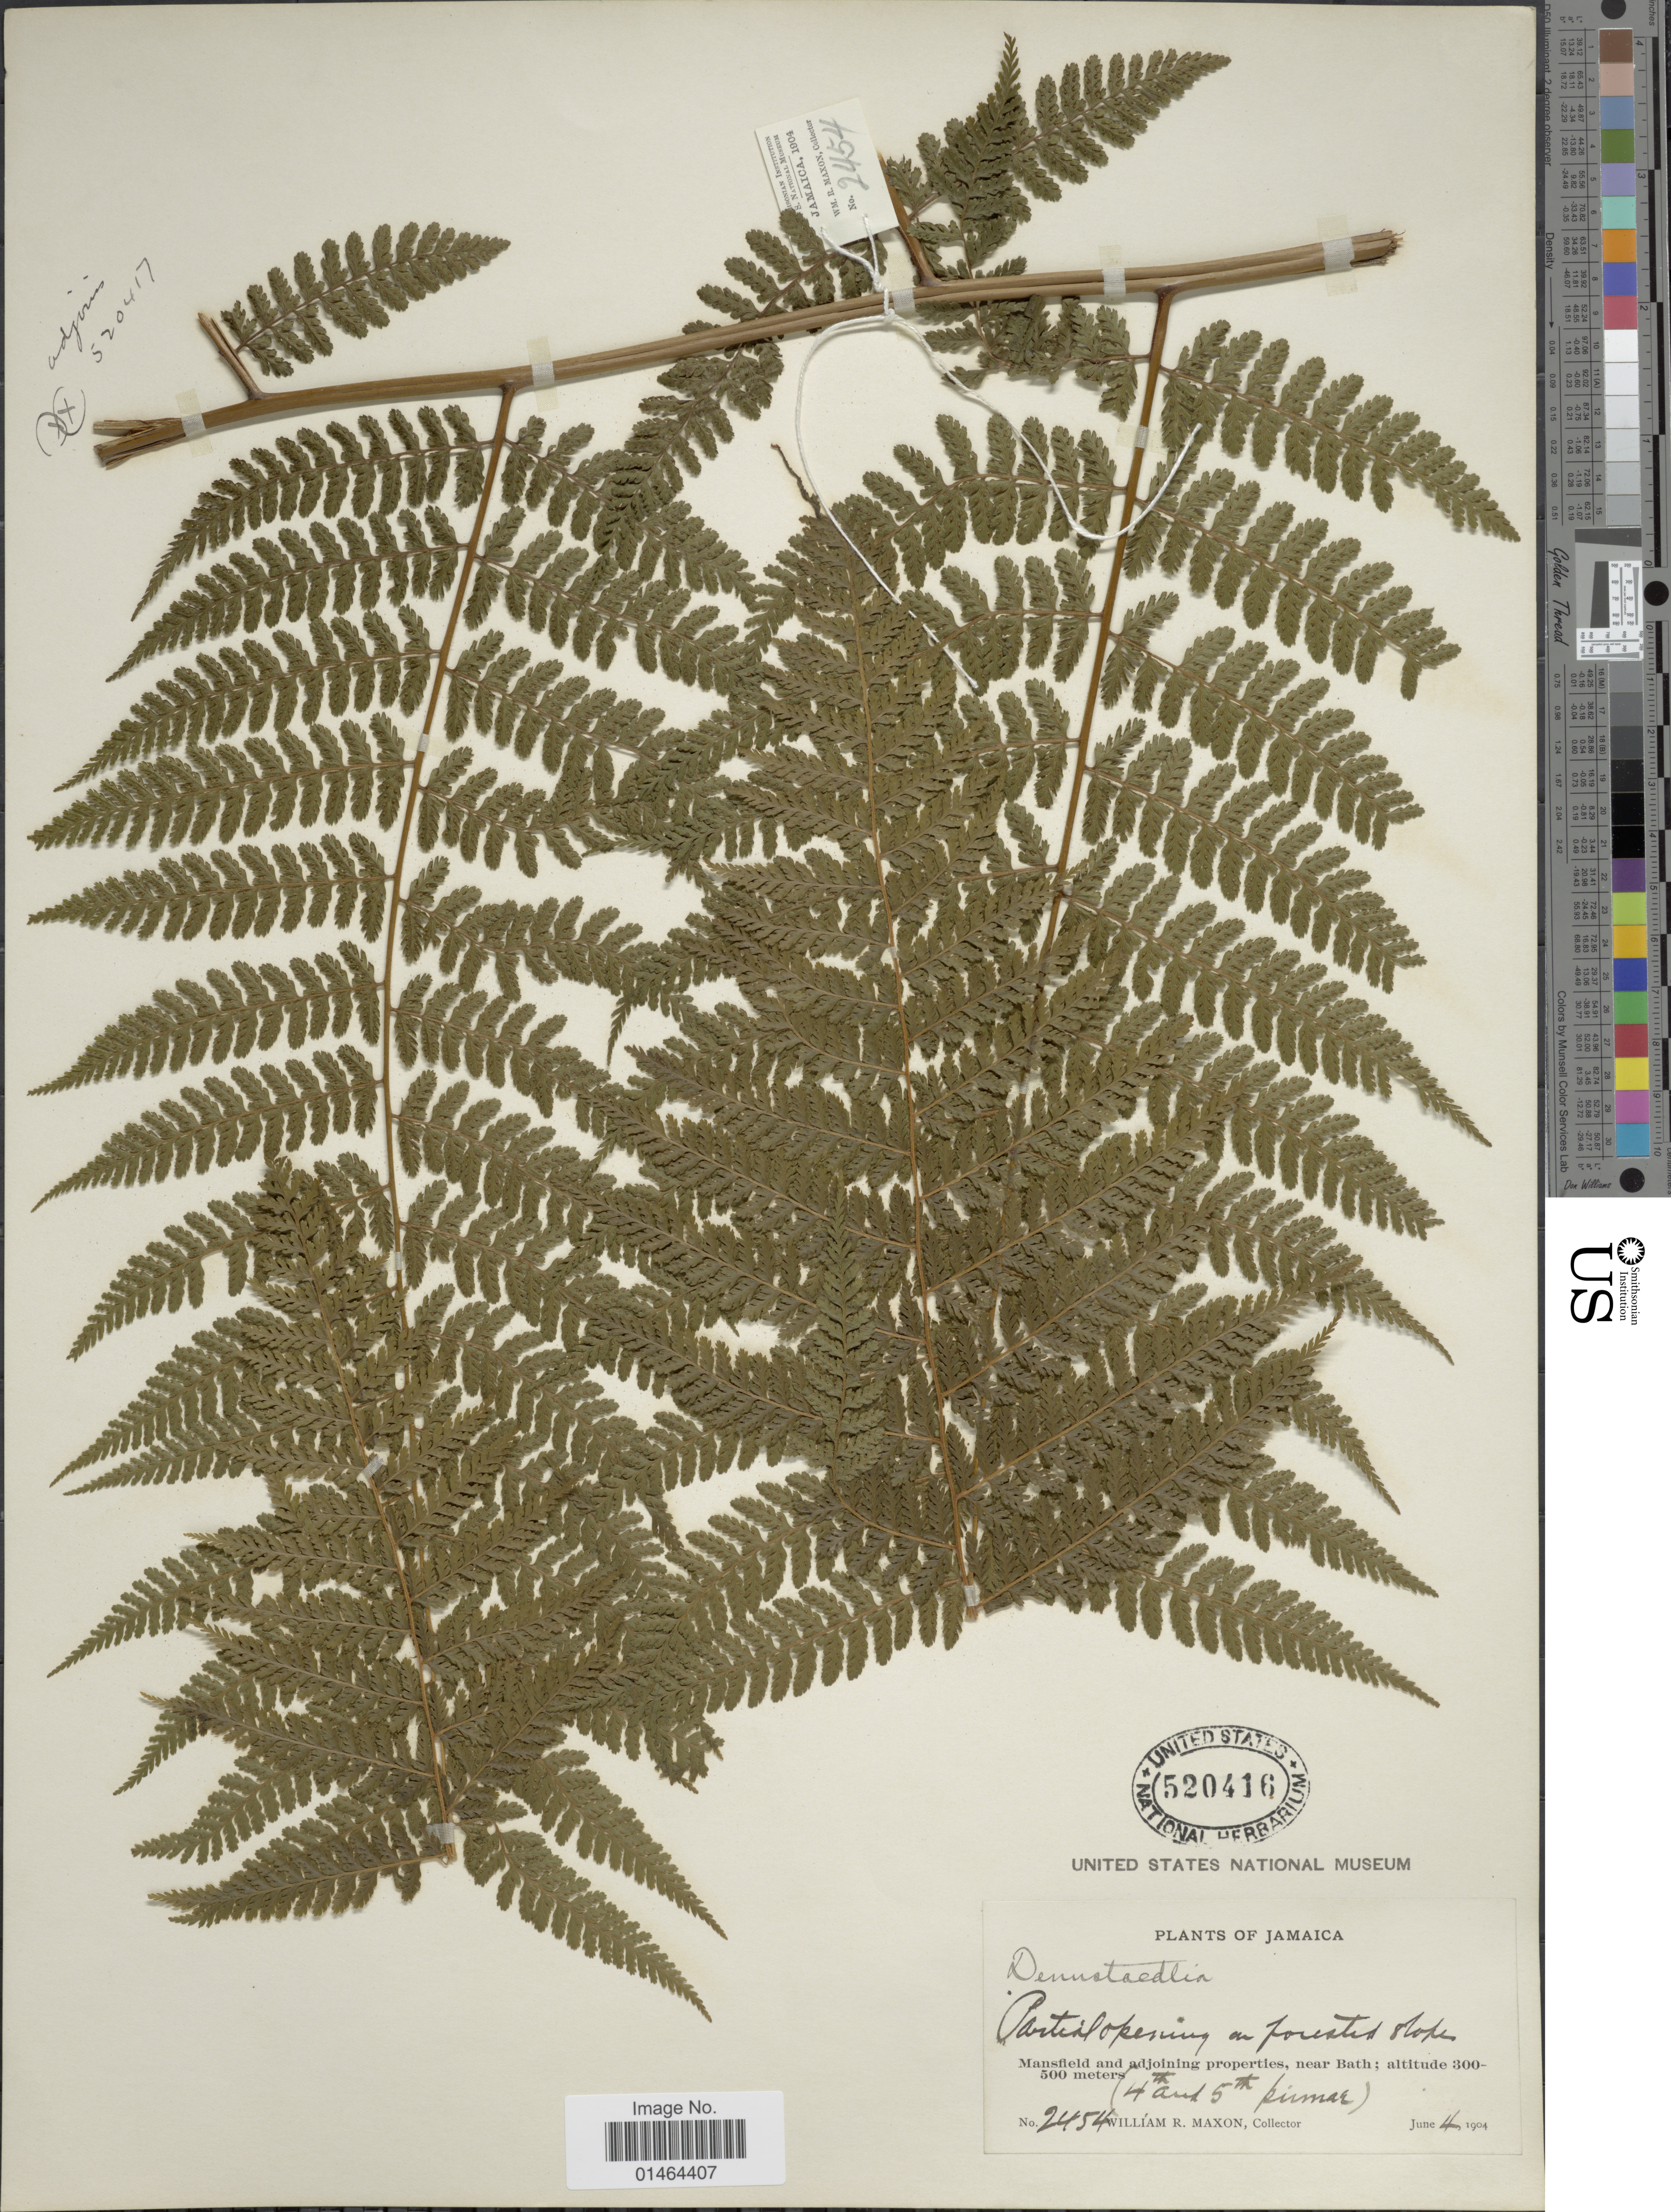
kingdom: Plantae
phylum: Tracheophyta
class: Polypodiopsida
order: Polypodiales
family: Dennstaedtiaceae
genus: Dennstaedtia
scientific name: Dennstaedtia cicutaria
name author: (Sw.) T. Moore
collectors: W. R. Maxon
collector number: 2454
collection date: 1904-06-04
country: Jamaica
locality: Mansfield and ajoining properties, near Bath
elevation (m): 300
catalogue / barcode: US 520416